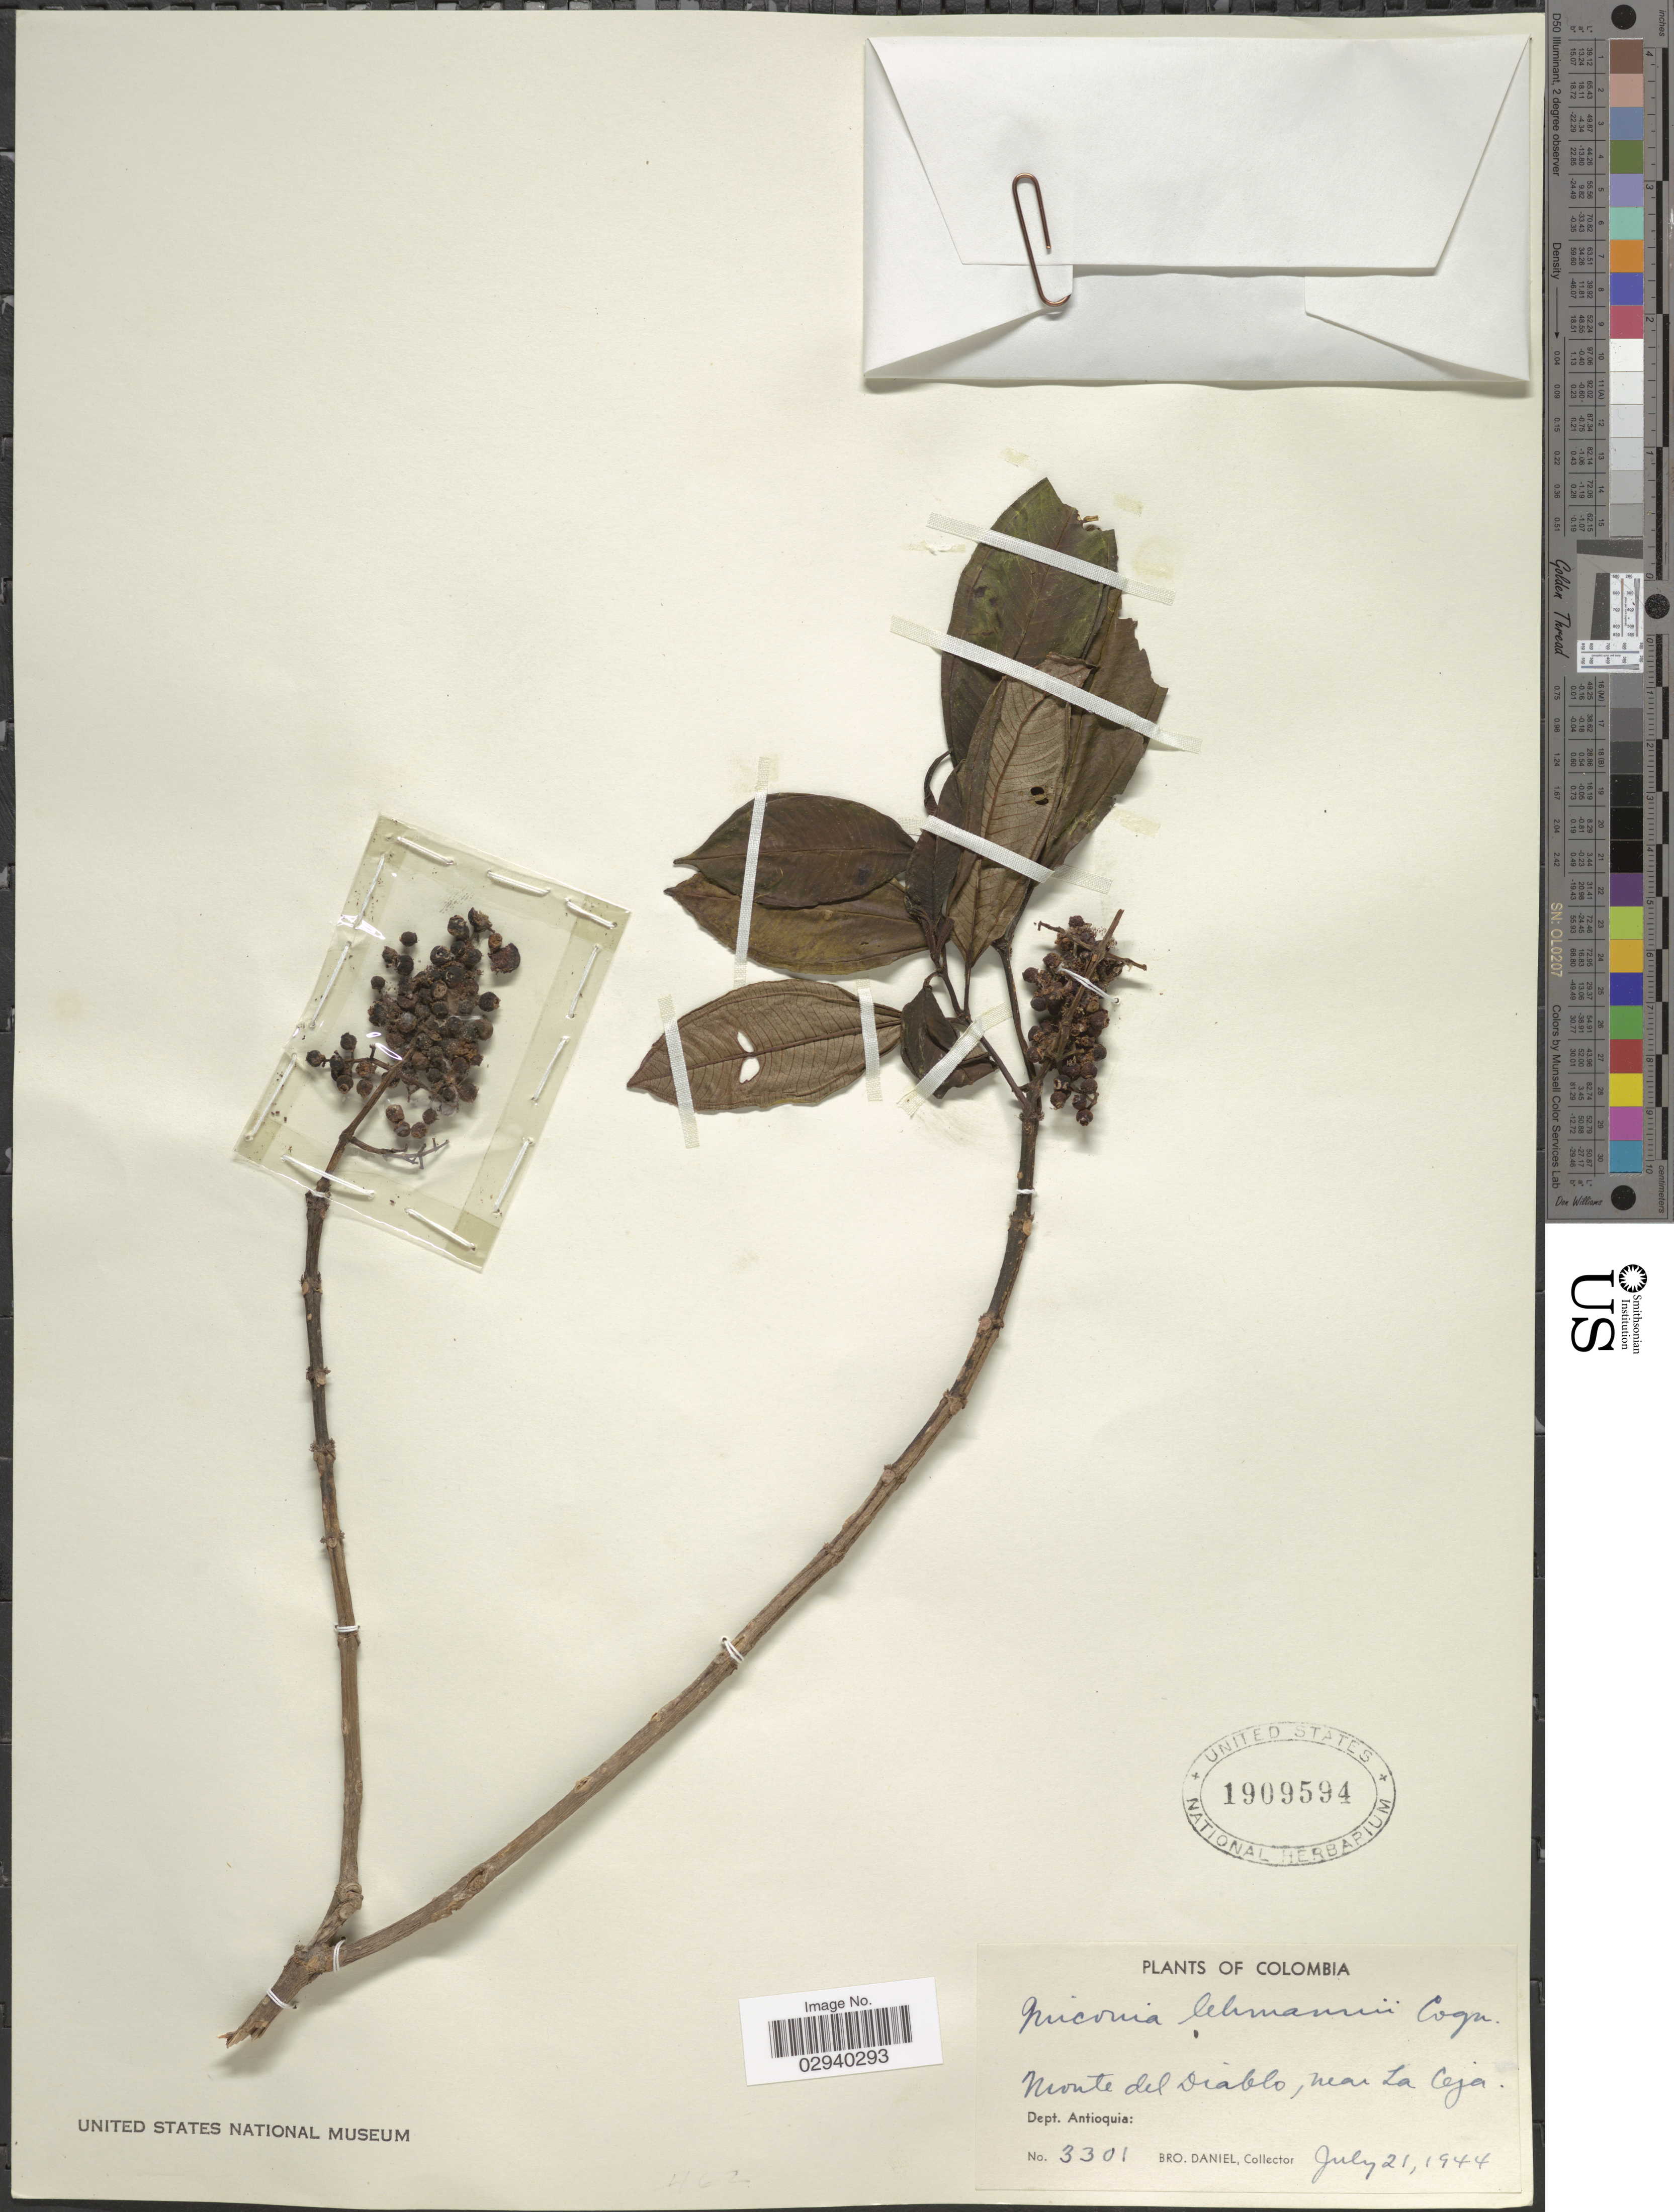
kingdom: Plantae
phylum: Tracheophyta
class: Magnoliopsida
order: Myrtales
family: Melastomataceae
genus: Miconia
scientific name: Miconia lehmannii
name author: Cogn.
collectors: Bro. Daniel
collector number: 3301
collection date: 1944-07-21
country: Colombia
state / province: Antioquia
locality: Monte del Diablo, near La Ceja. Dept. Antioquia.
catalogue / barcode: US 1909594